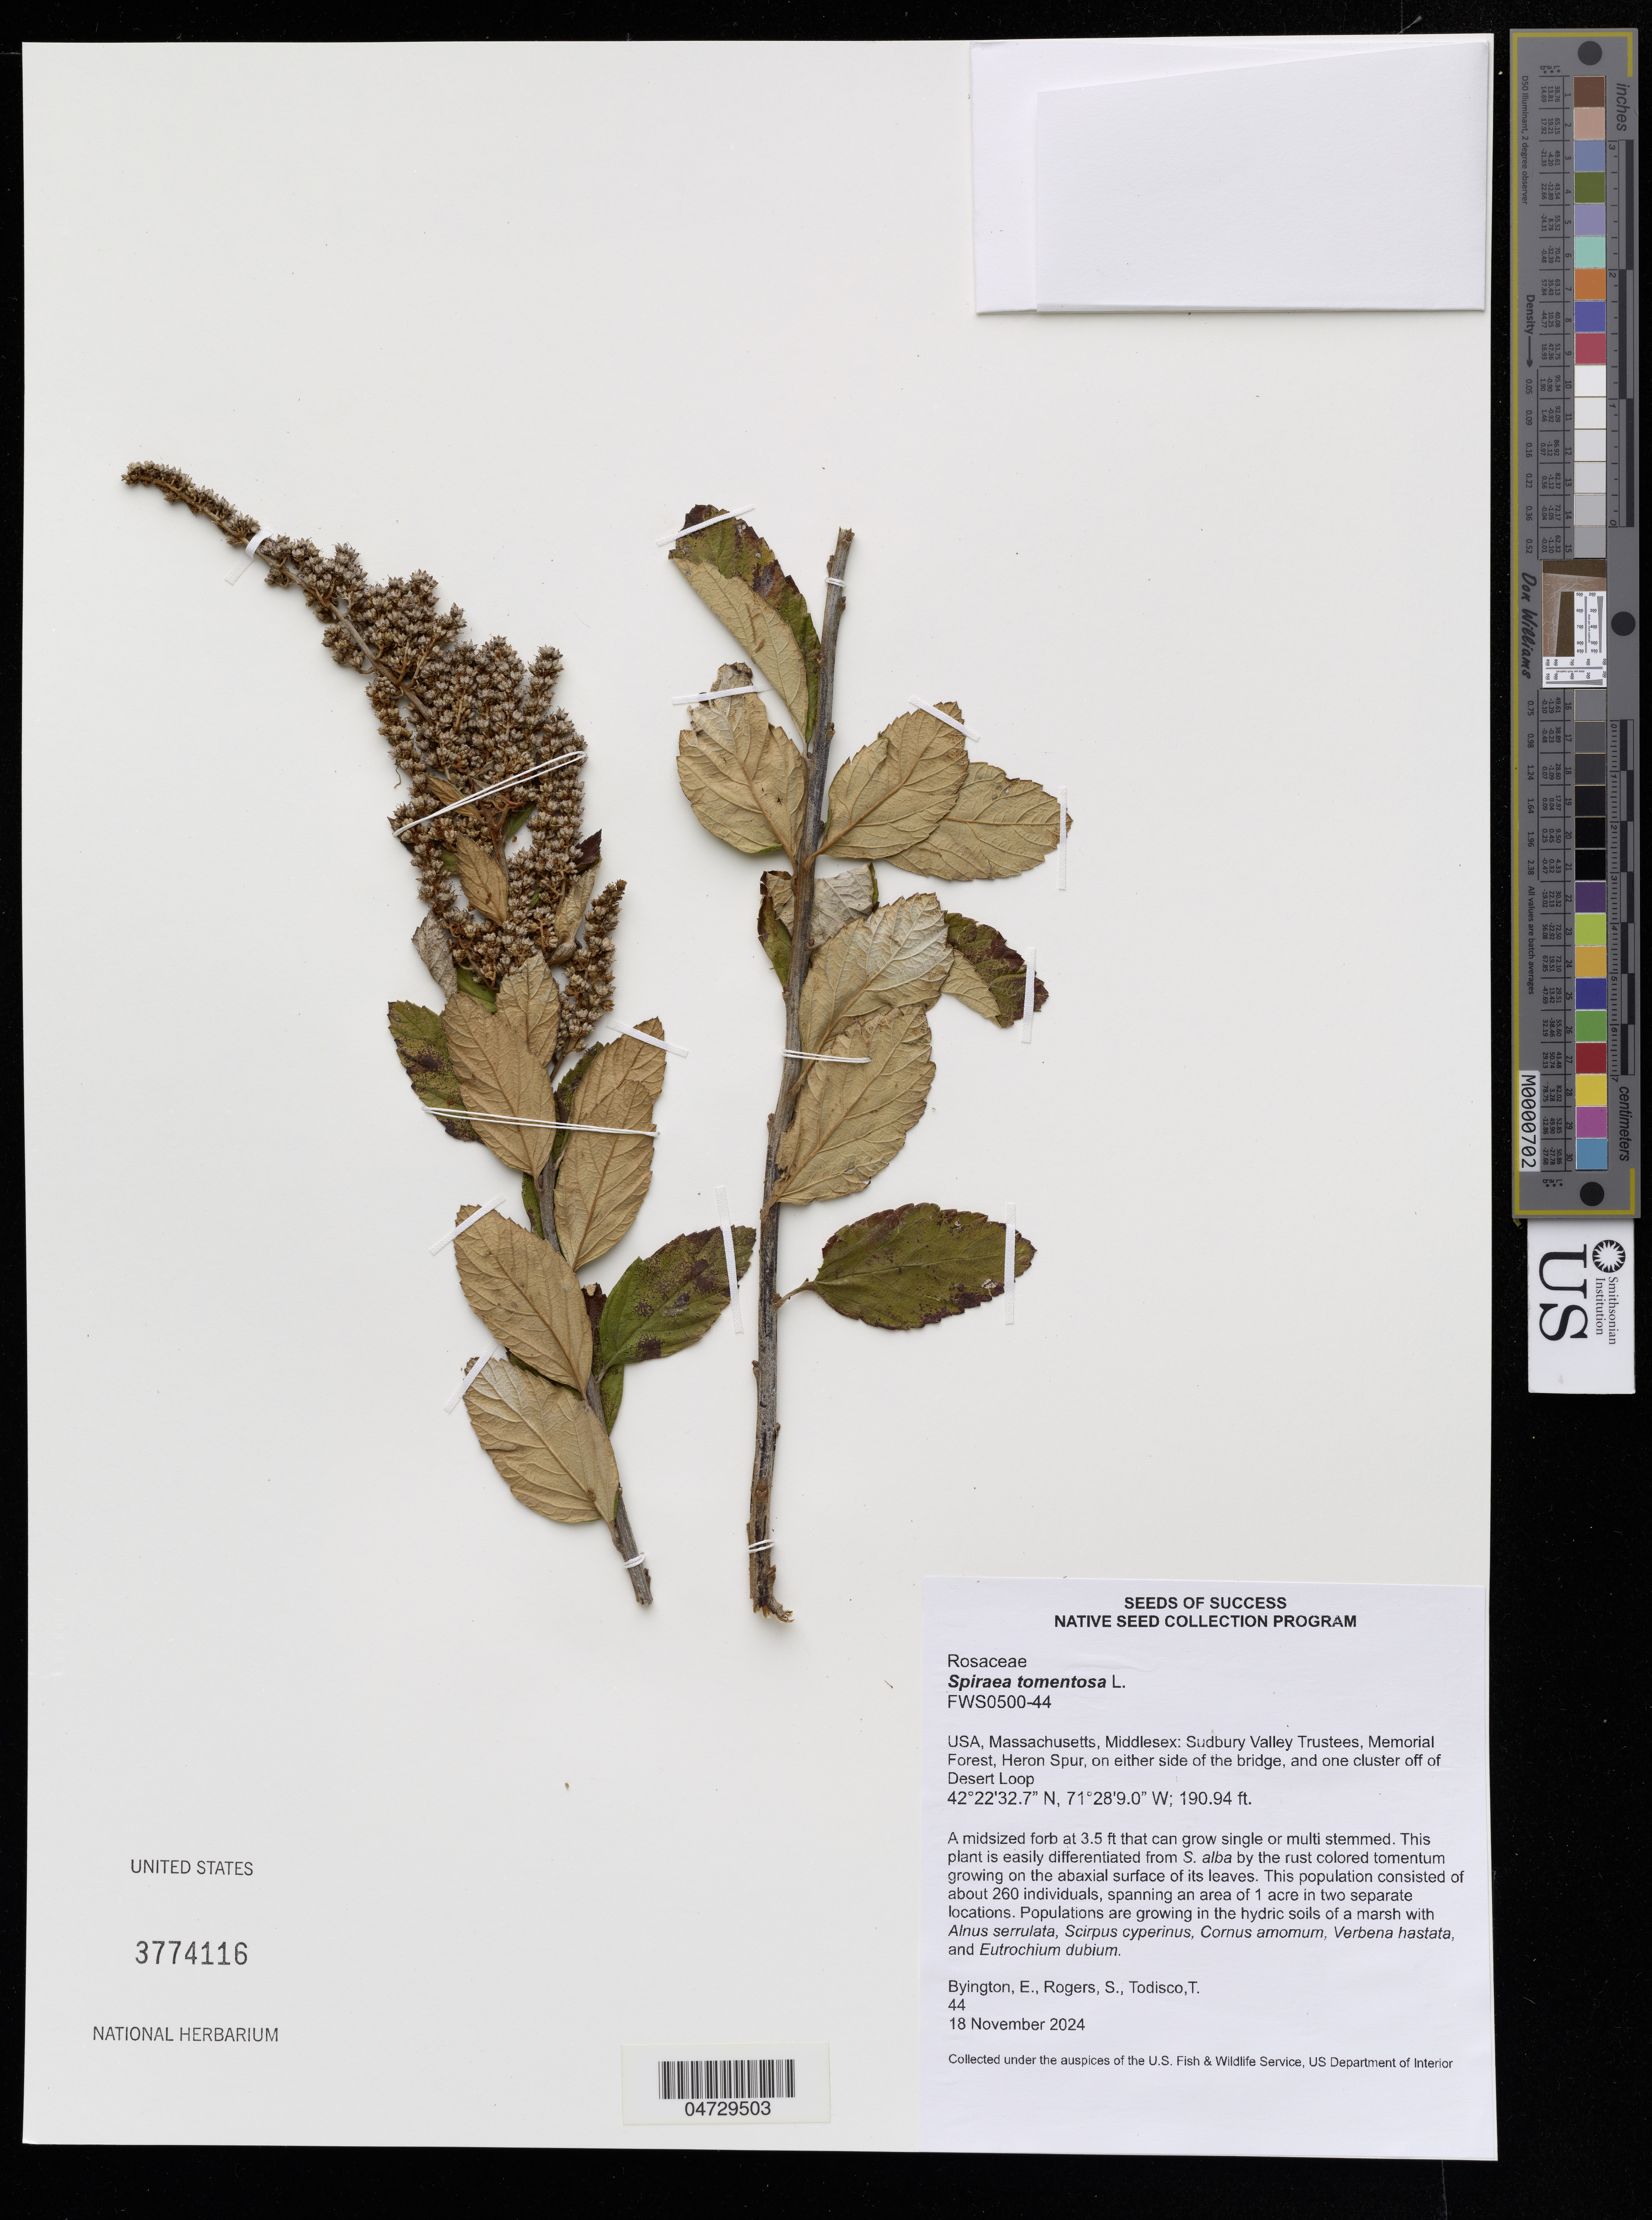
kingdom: Plantae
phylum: Tracheophyta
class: Magnoliopsida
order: Rosales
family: Rosaceae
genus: Spiraea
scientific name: Spiraea tomentosa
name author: L.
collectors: E. Byington, S. Rogers & T. Todisco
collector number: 44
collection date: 2024-11-18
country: United States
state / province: Massachusetts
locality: Middlesex: Sudbury Valley Trustees, Memorial Forest, Heron Spur, on either side of the bridge, and one cluster off of Desert Loop.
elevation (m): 58.2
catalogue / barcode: US 3774116